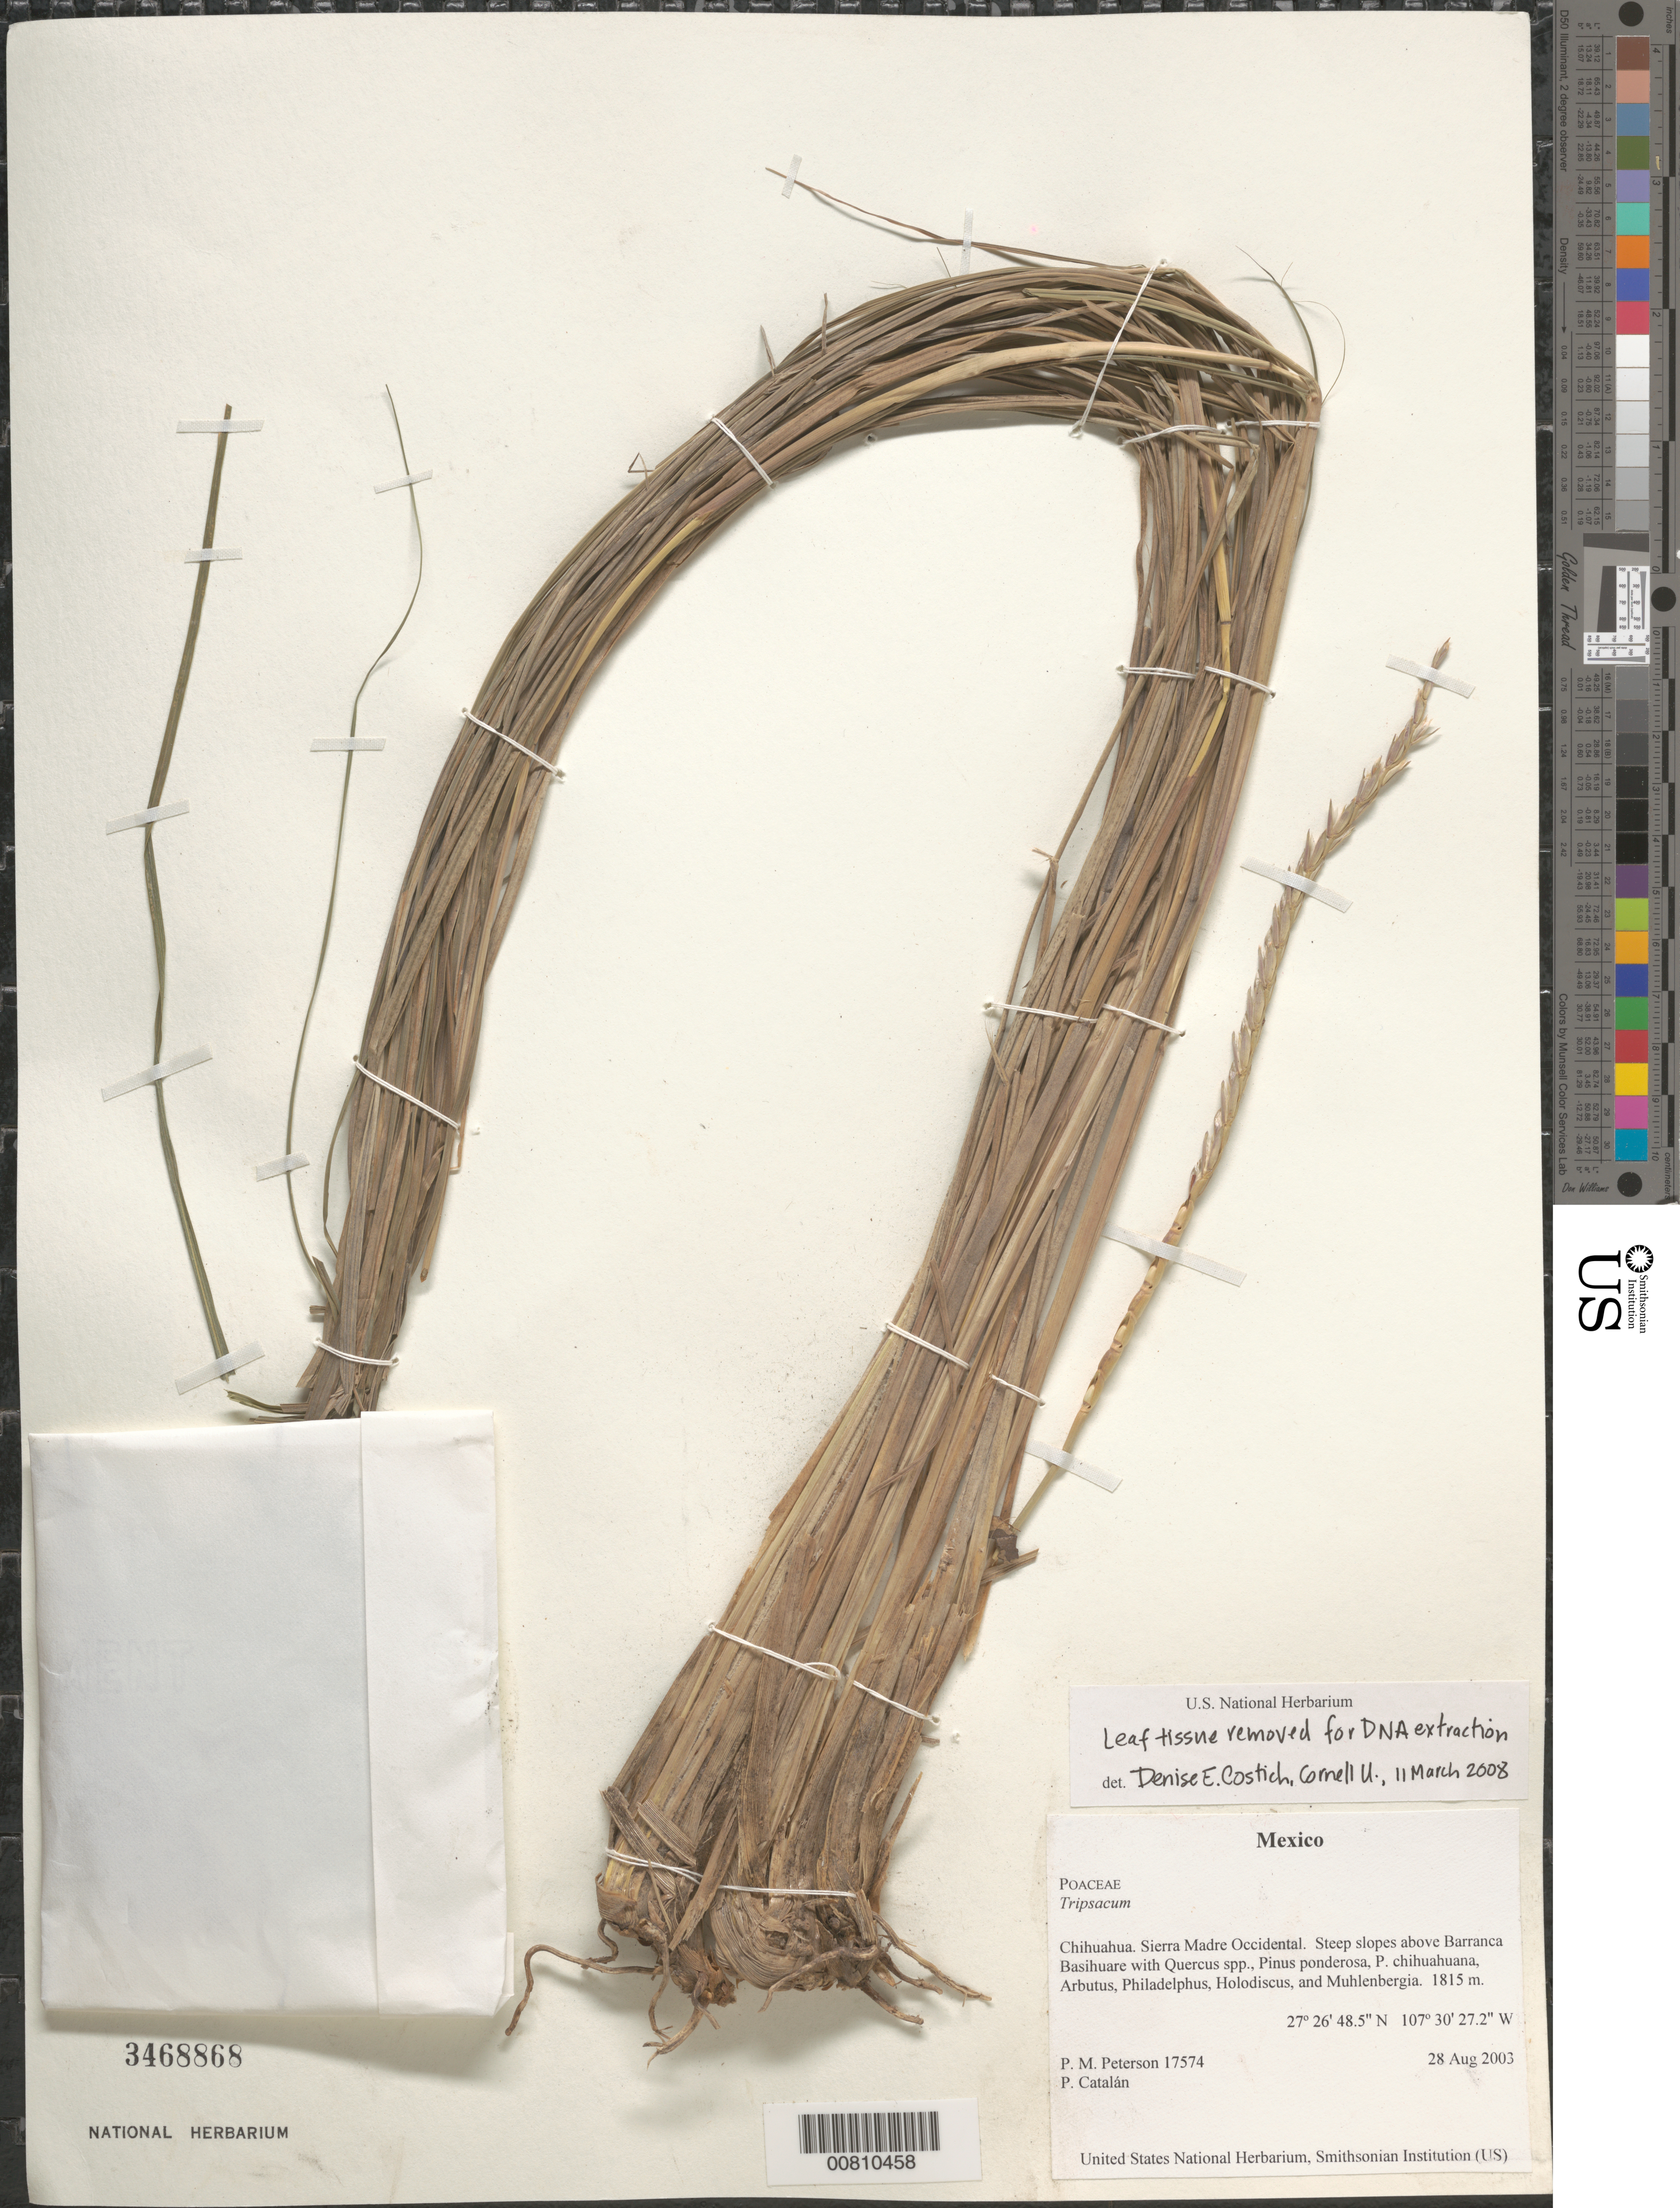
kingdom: Plantae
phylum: Tracheophyta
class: Liliopsida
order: Poales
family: Poaceae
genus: Tripsacum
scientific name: Tripsacum sp.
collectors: P. M. Peterson & P. Catalán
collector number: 17574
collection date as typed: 28 Aug 2003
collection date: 2003-08-28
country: Mexico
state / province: Chihuahua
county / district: Sierra Madre Occidental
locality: Steep slopes above Barranca Basihuare with Quercus spp., Pinus ponderosa, P. chihuahuana, Arbutus, Philadelphus, Holodiscus, and Muhlenbergia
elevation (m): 1815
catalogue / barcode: US 3468868